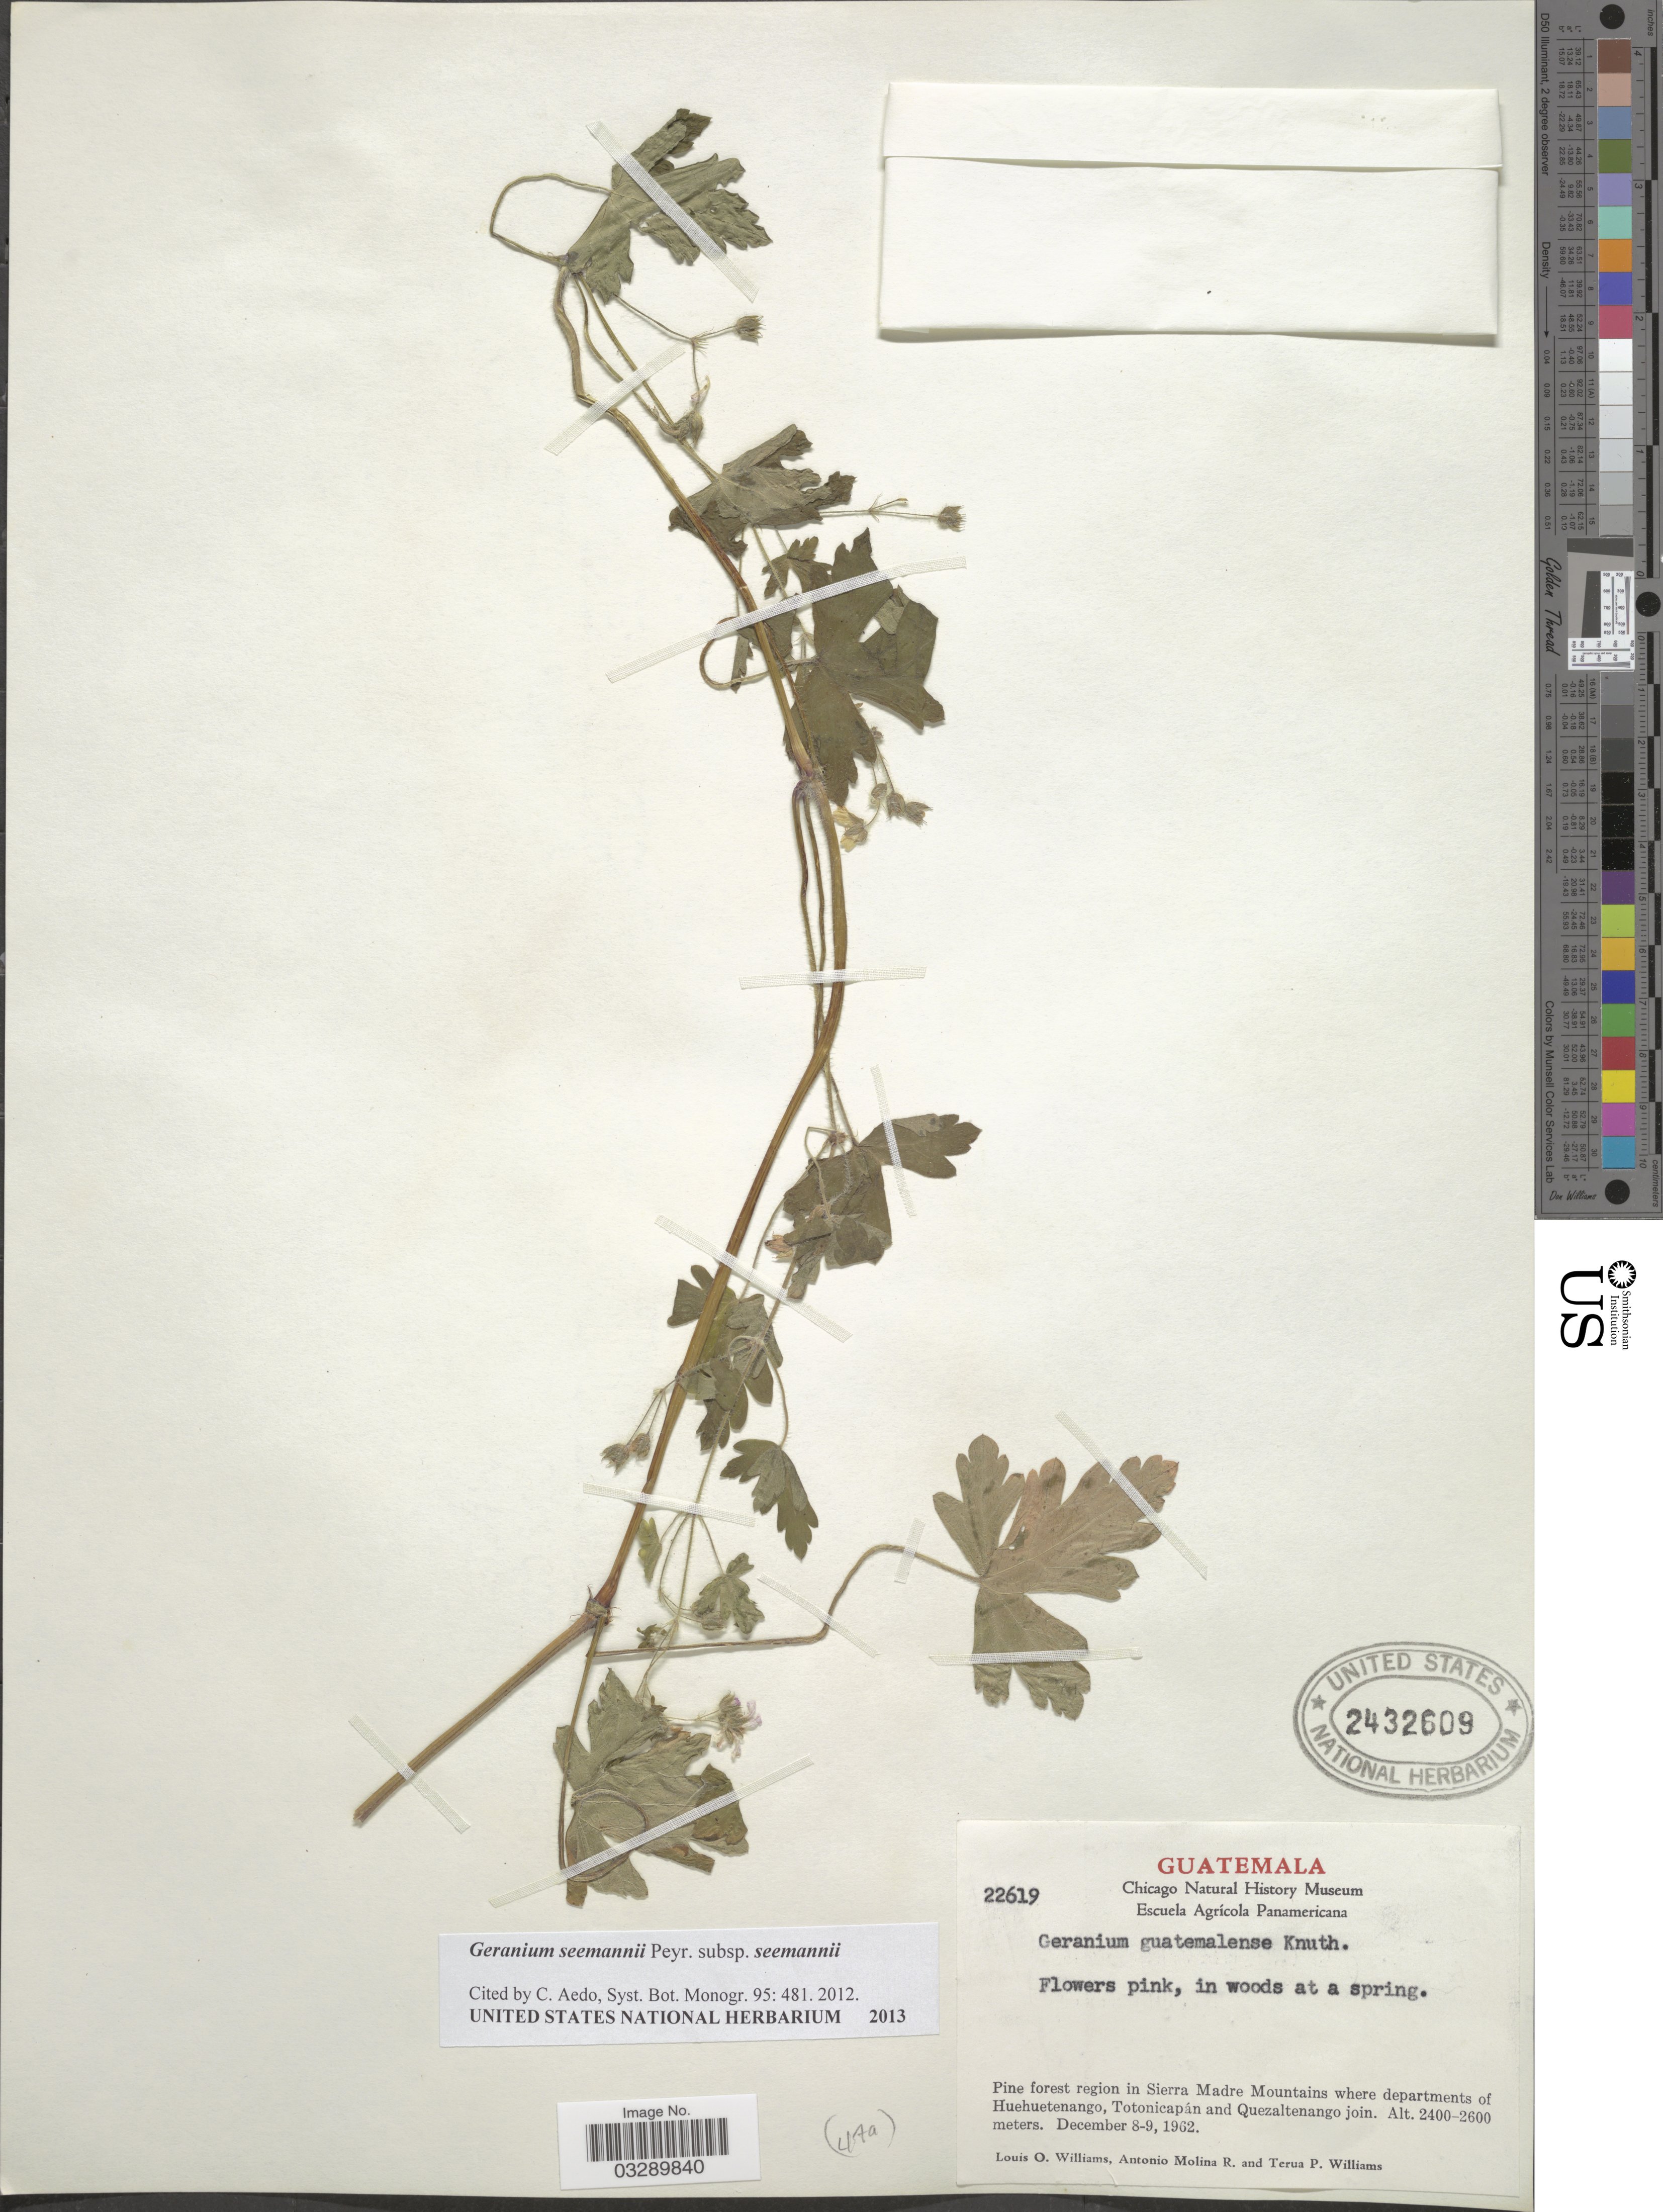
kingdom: Plantae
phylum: Tracheophyta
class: Magnoliopsida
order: Geraniales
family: Geraniaceae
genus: Geranium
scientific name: Geranium seemannii subsp. seemannii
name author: Peyr.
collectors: L. O. Williams, A. Molina R. & T. Williams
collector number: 22619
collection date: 1962-12-08/1962-12-09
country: Guatemala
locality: Pine forest region in Sierra Madre Mountains where department of Huehuetenango, Totonicapán and Quezaltenango join.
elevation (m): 2400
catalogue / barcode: US 2432609